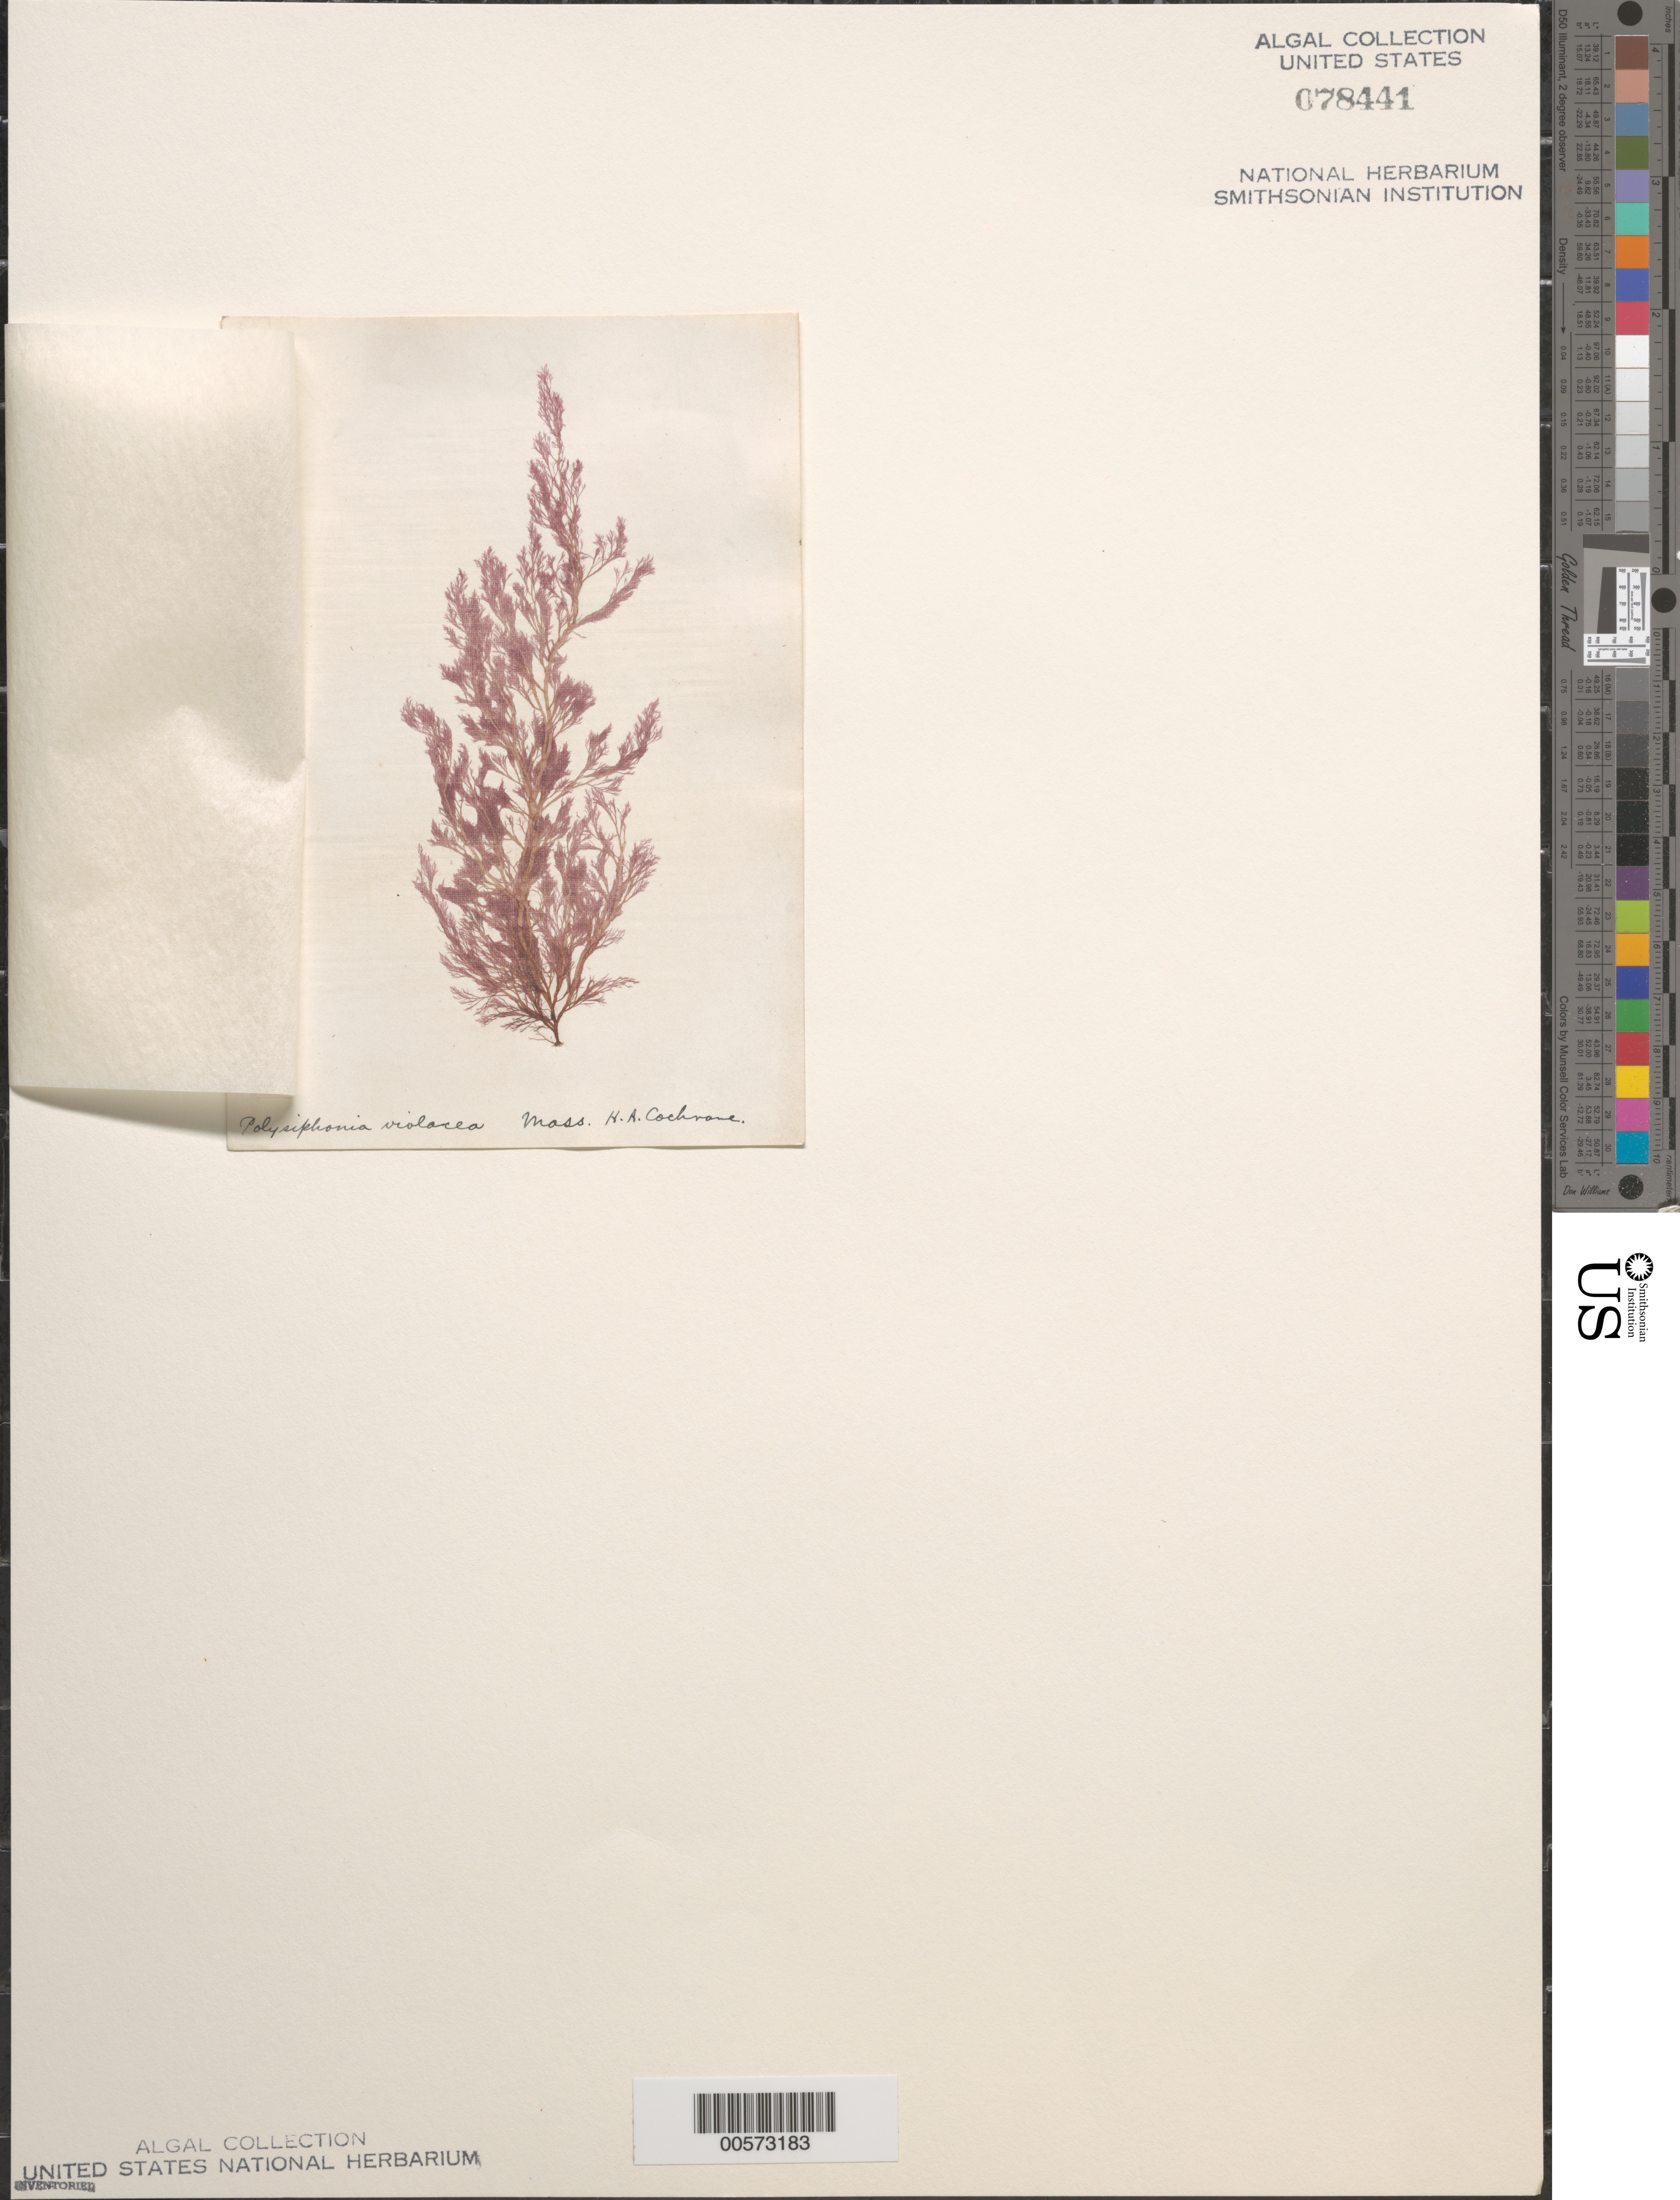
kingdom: Plantae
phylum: Rhodophyta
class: Florideophyceae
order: Ceramiales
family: Rhodomelaceae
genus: Melanothamnus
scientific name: Melanothamnus harveyi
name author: (Bailey) Diaz-Tapia & C.A. Maggs in Diaz-Tapia et al.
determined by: Algae name updating Project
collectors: H. Cochrane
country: United States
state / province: Massachusetts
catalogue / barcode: US 78441